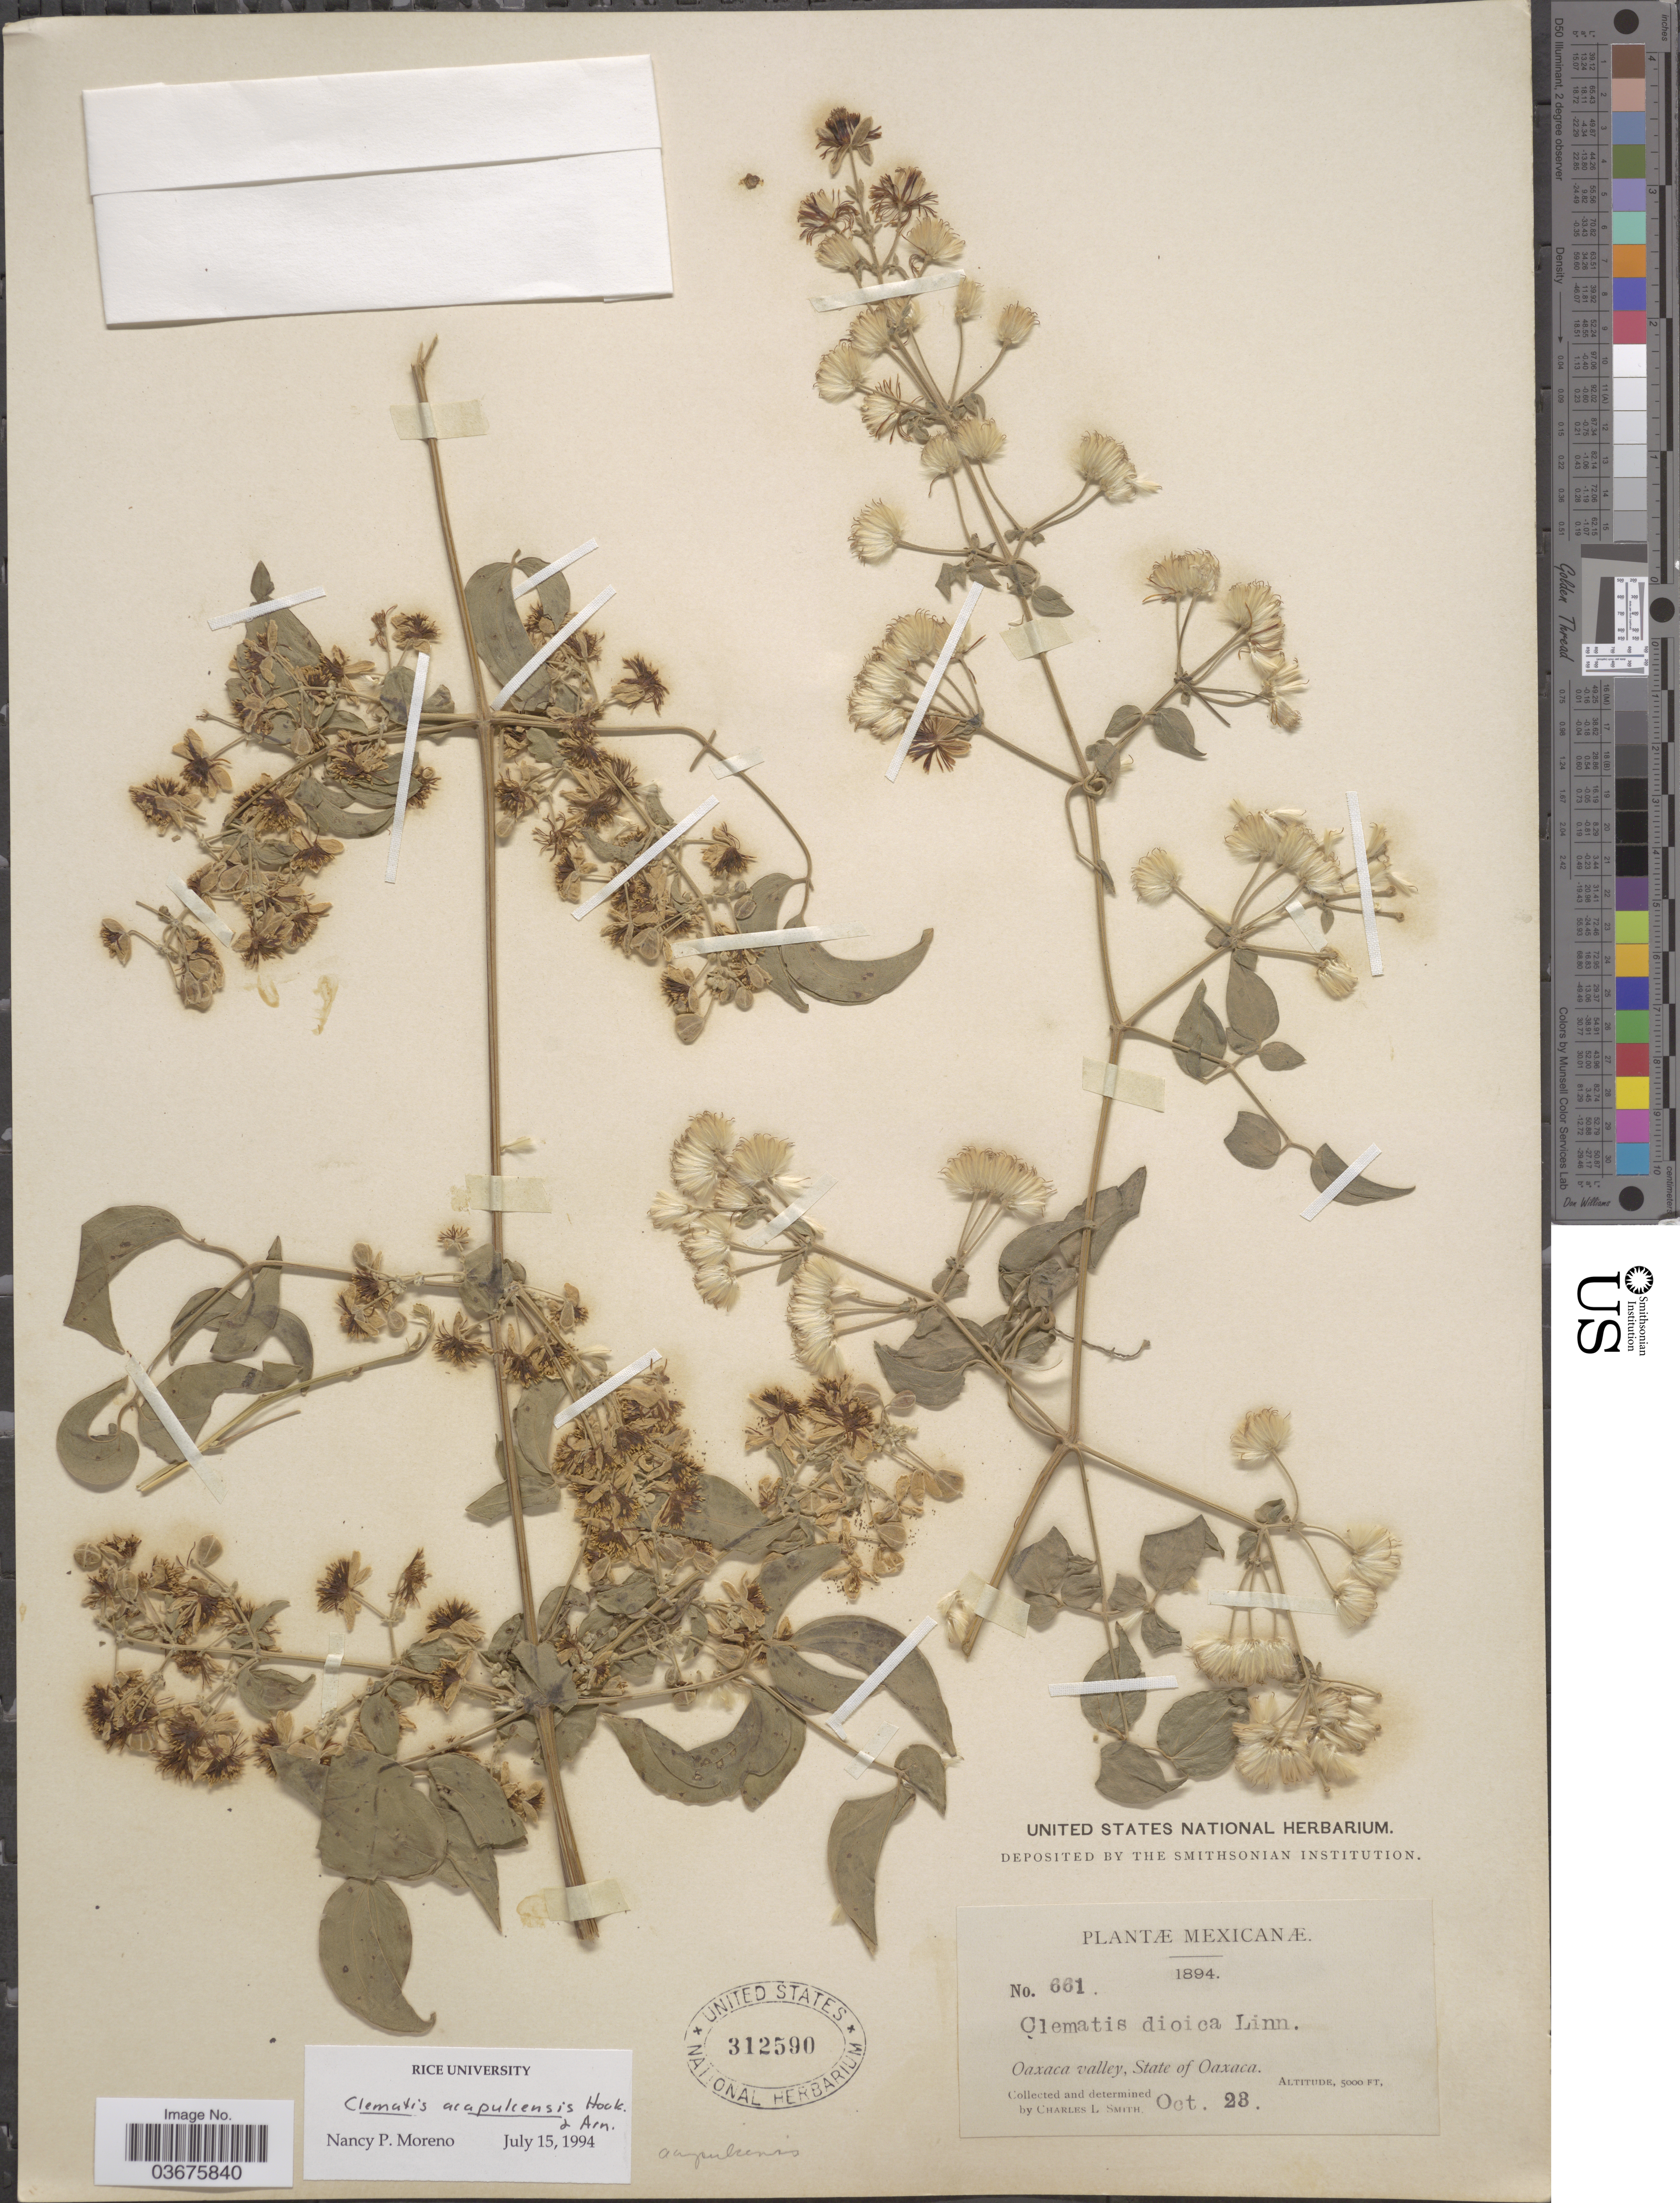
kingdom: Plantae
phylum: Tracheophyta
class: Magnoliopsida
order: Ranunculales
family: Ranunculaceae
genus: Clematis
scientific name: Clematis acapulcensis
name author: Hook. & Arn.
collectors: C. L. Smith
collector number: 661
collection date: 1894-10-23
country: Mexico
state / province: Oaxaca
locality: Oaxaca valley.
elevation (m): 1524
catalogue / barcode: US 312590